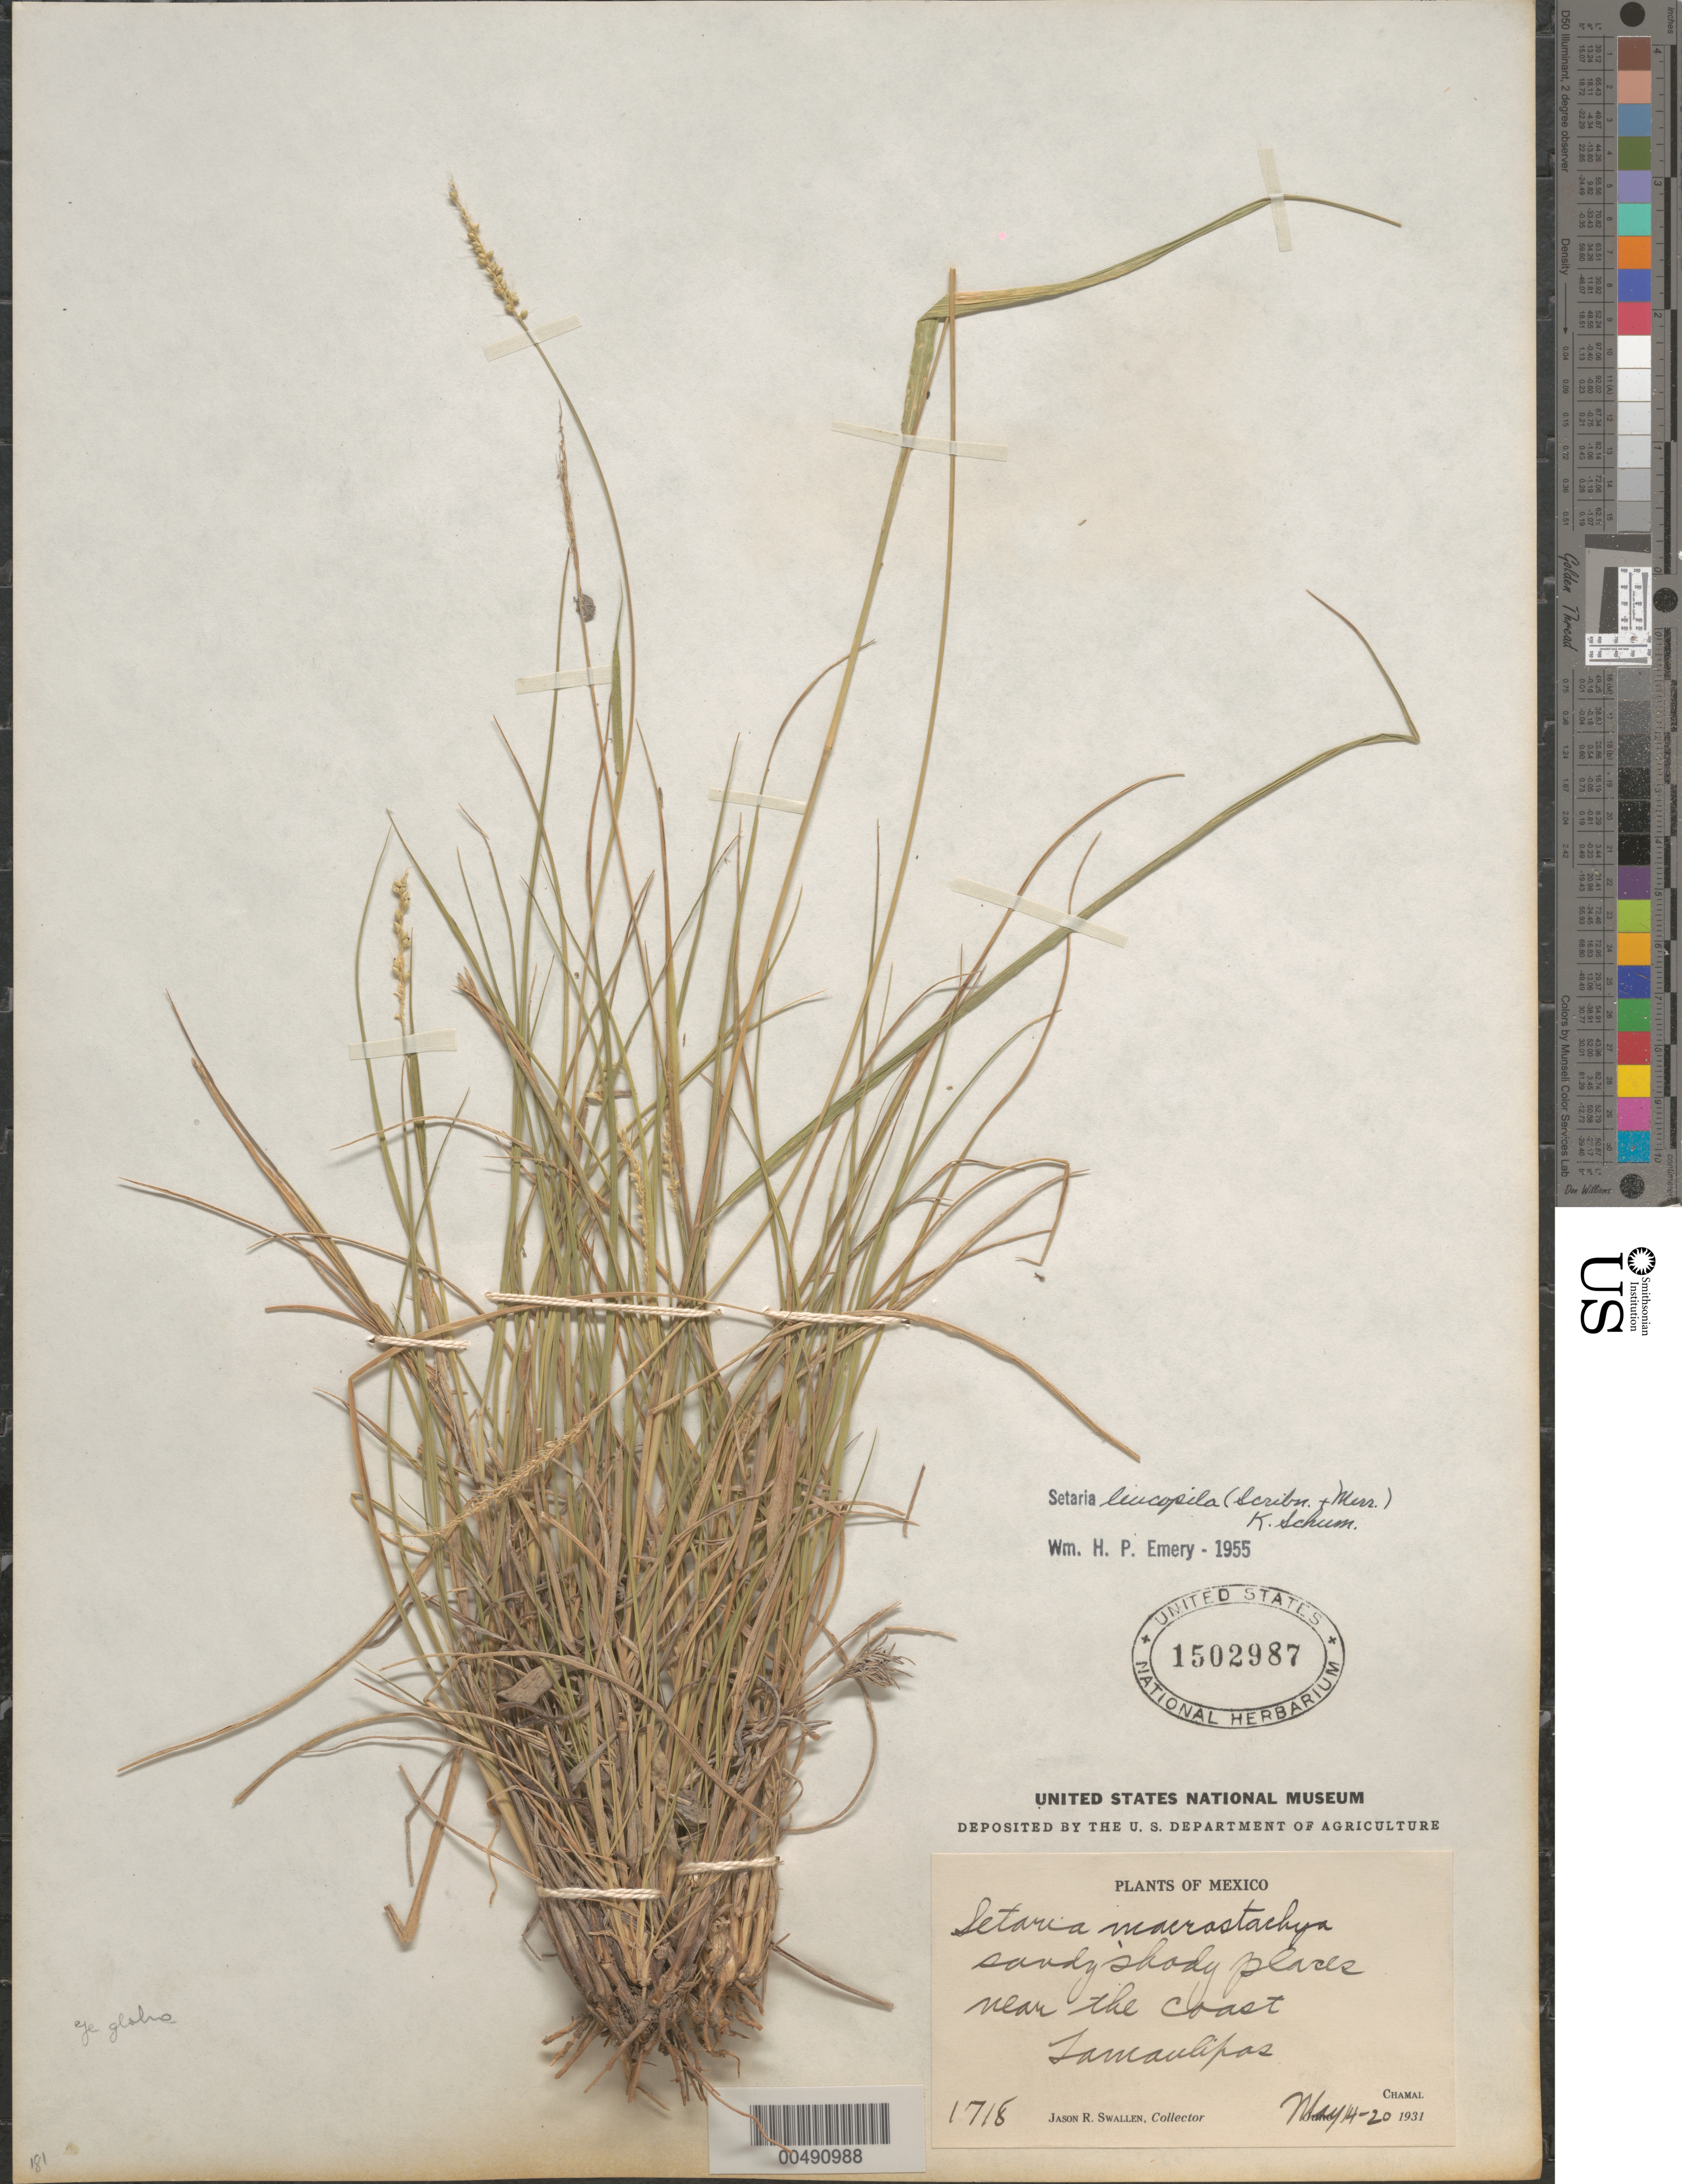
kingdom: Plantae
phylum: Tracheophyta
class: Liliopsida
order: Poales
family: Poaceae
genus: Setaria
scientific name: Setaria leucopila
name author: (Scribn. & Merr.) K. Schum.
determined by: Emery, W. H. P.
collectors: J. R. Swallen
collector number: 1718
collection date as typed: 14 May 1931 to 20 May 1931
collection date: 1931-05-14/1931-05-20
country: Mexico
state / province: Tamaulipas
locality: Chamal, near the coast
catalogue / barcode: US 1502987